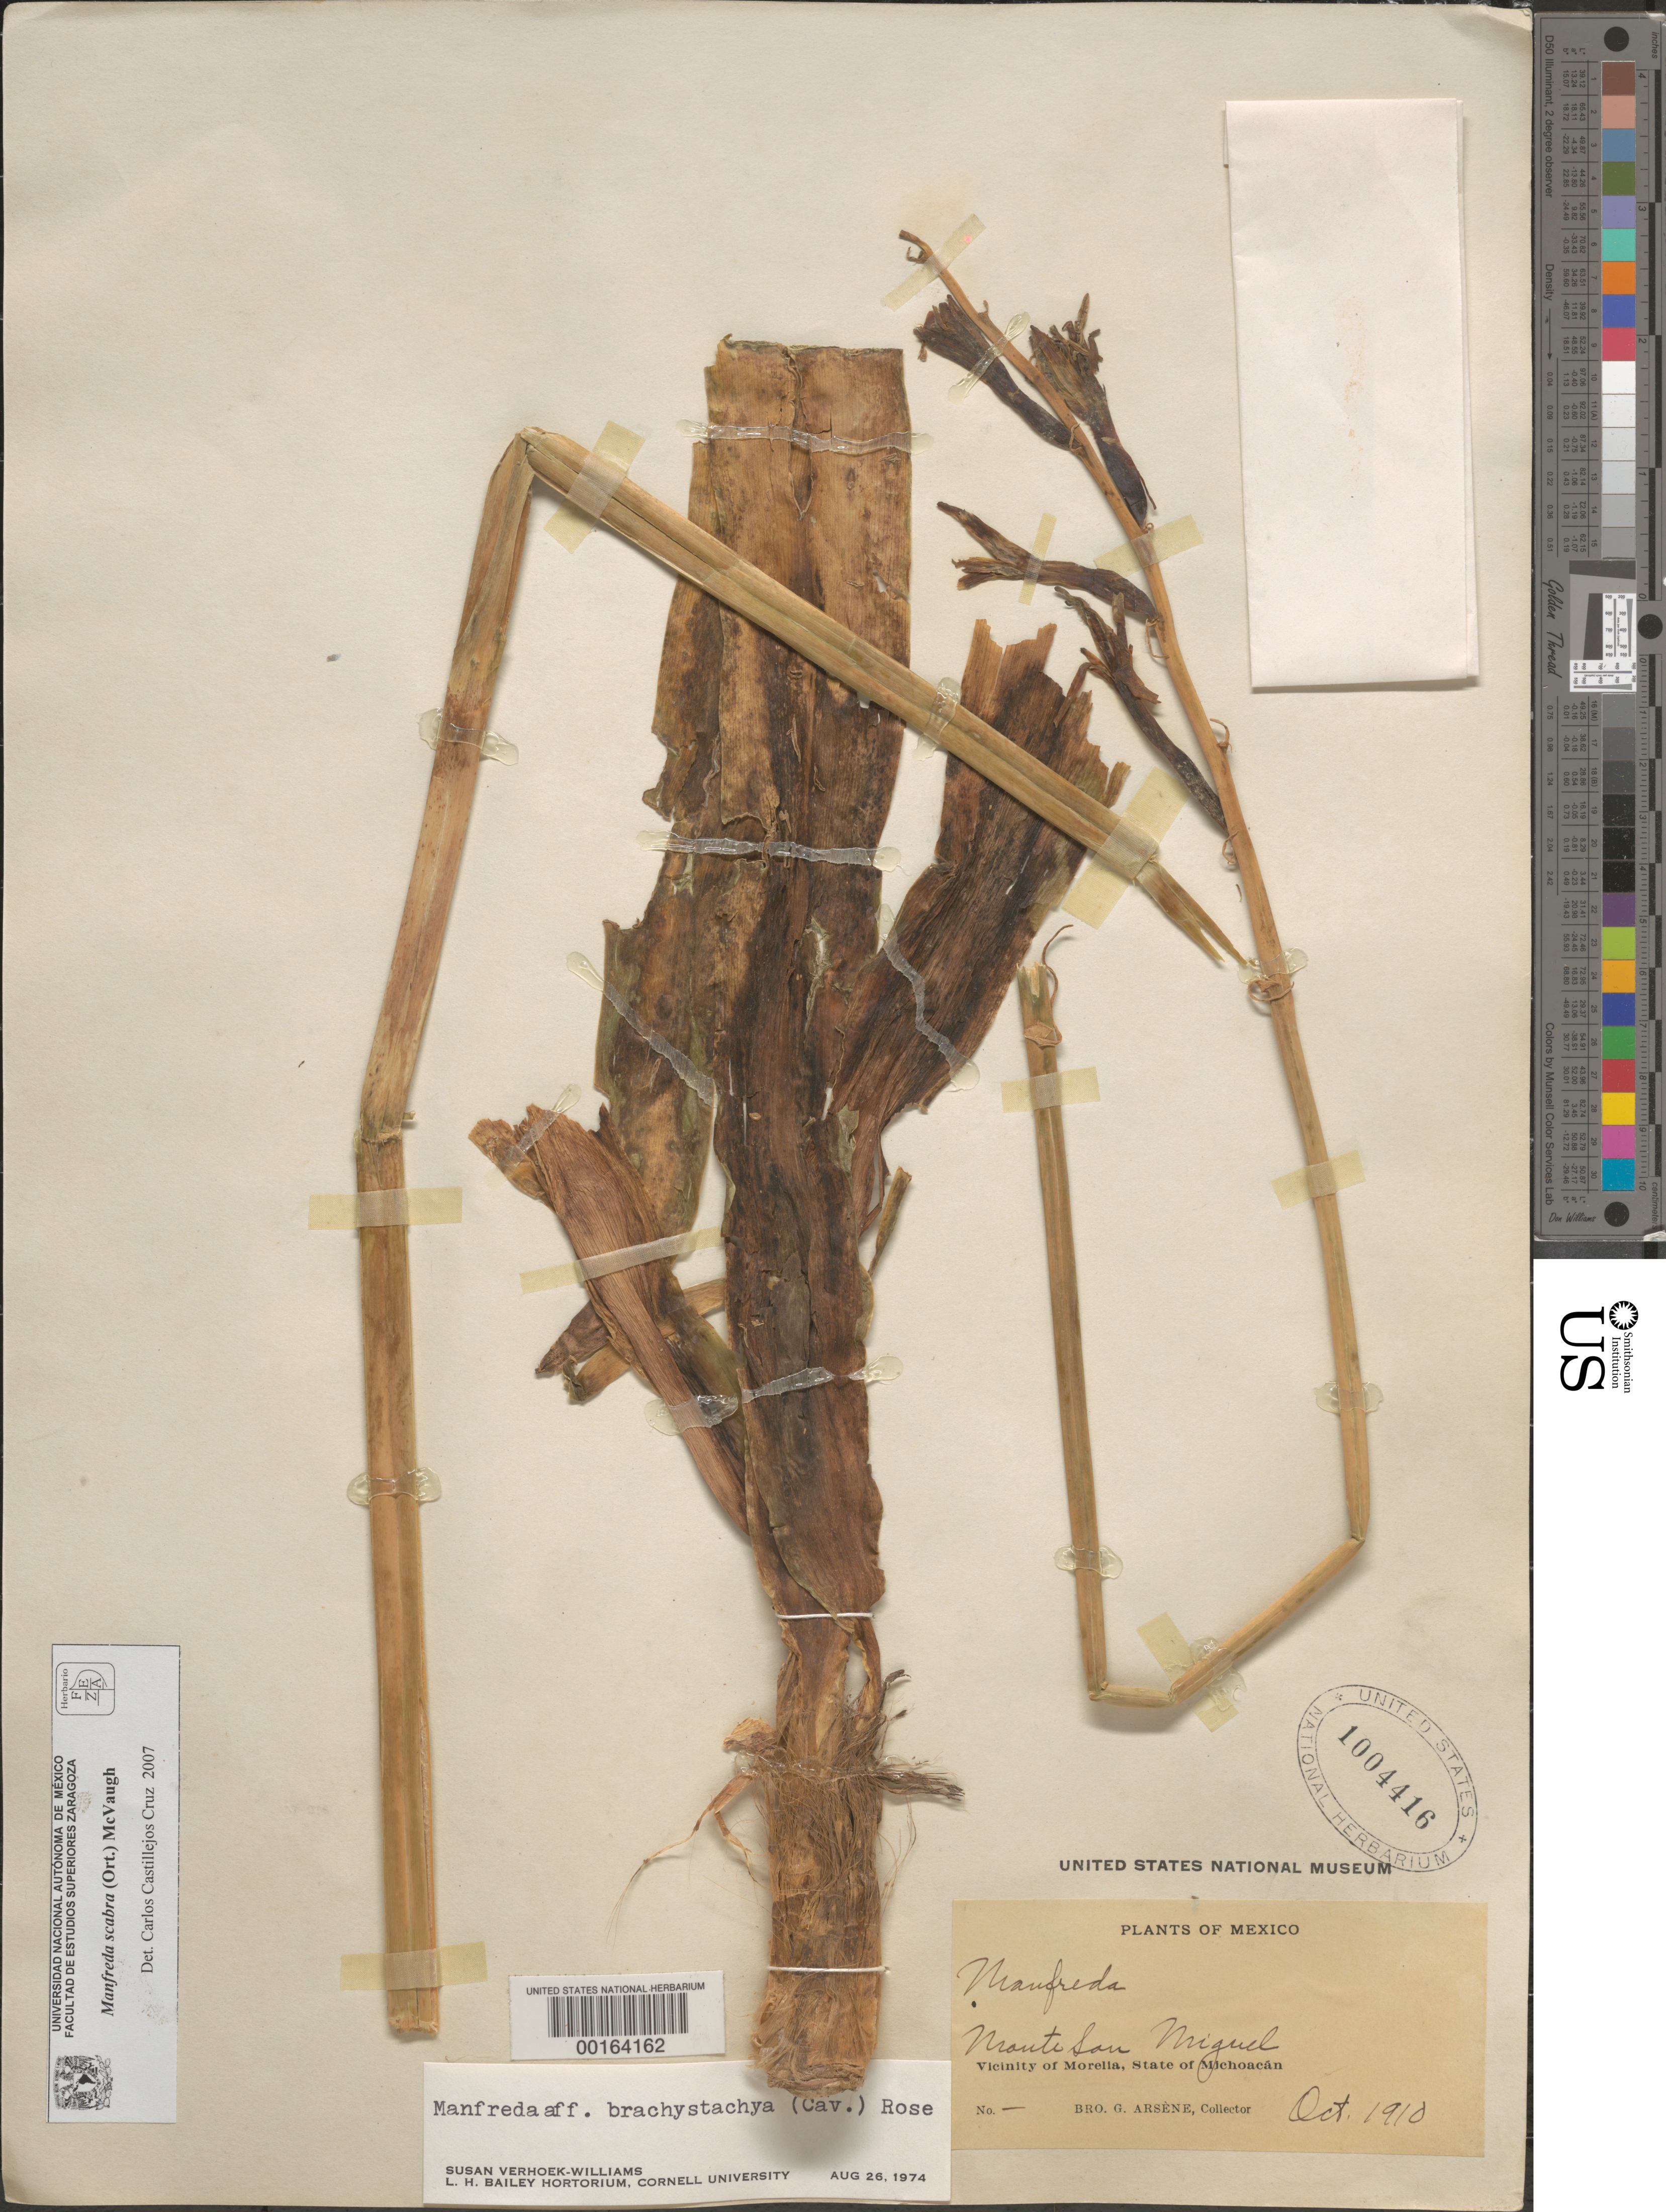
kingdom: Plantae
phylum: Tracheophyta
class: Liliopsida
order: Asparagales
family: Asparagaceae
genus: Manfreda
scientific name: Manfreda scabra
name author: (Ortega) McVaugh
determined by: Castillejos-Cruz, C.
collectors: Bro. G. Arsène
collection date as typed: Oct 1910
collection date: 1910-10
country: Mexico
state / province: Michoacán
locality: Vicinity of Morelia; monte San Miguel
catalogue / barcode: US 1004416